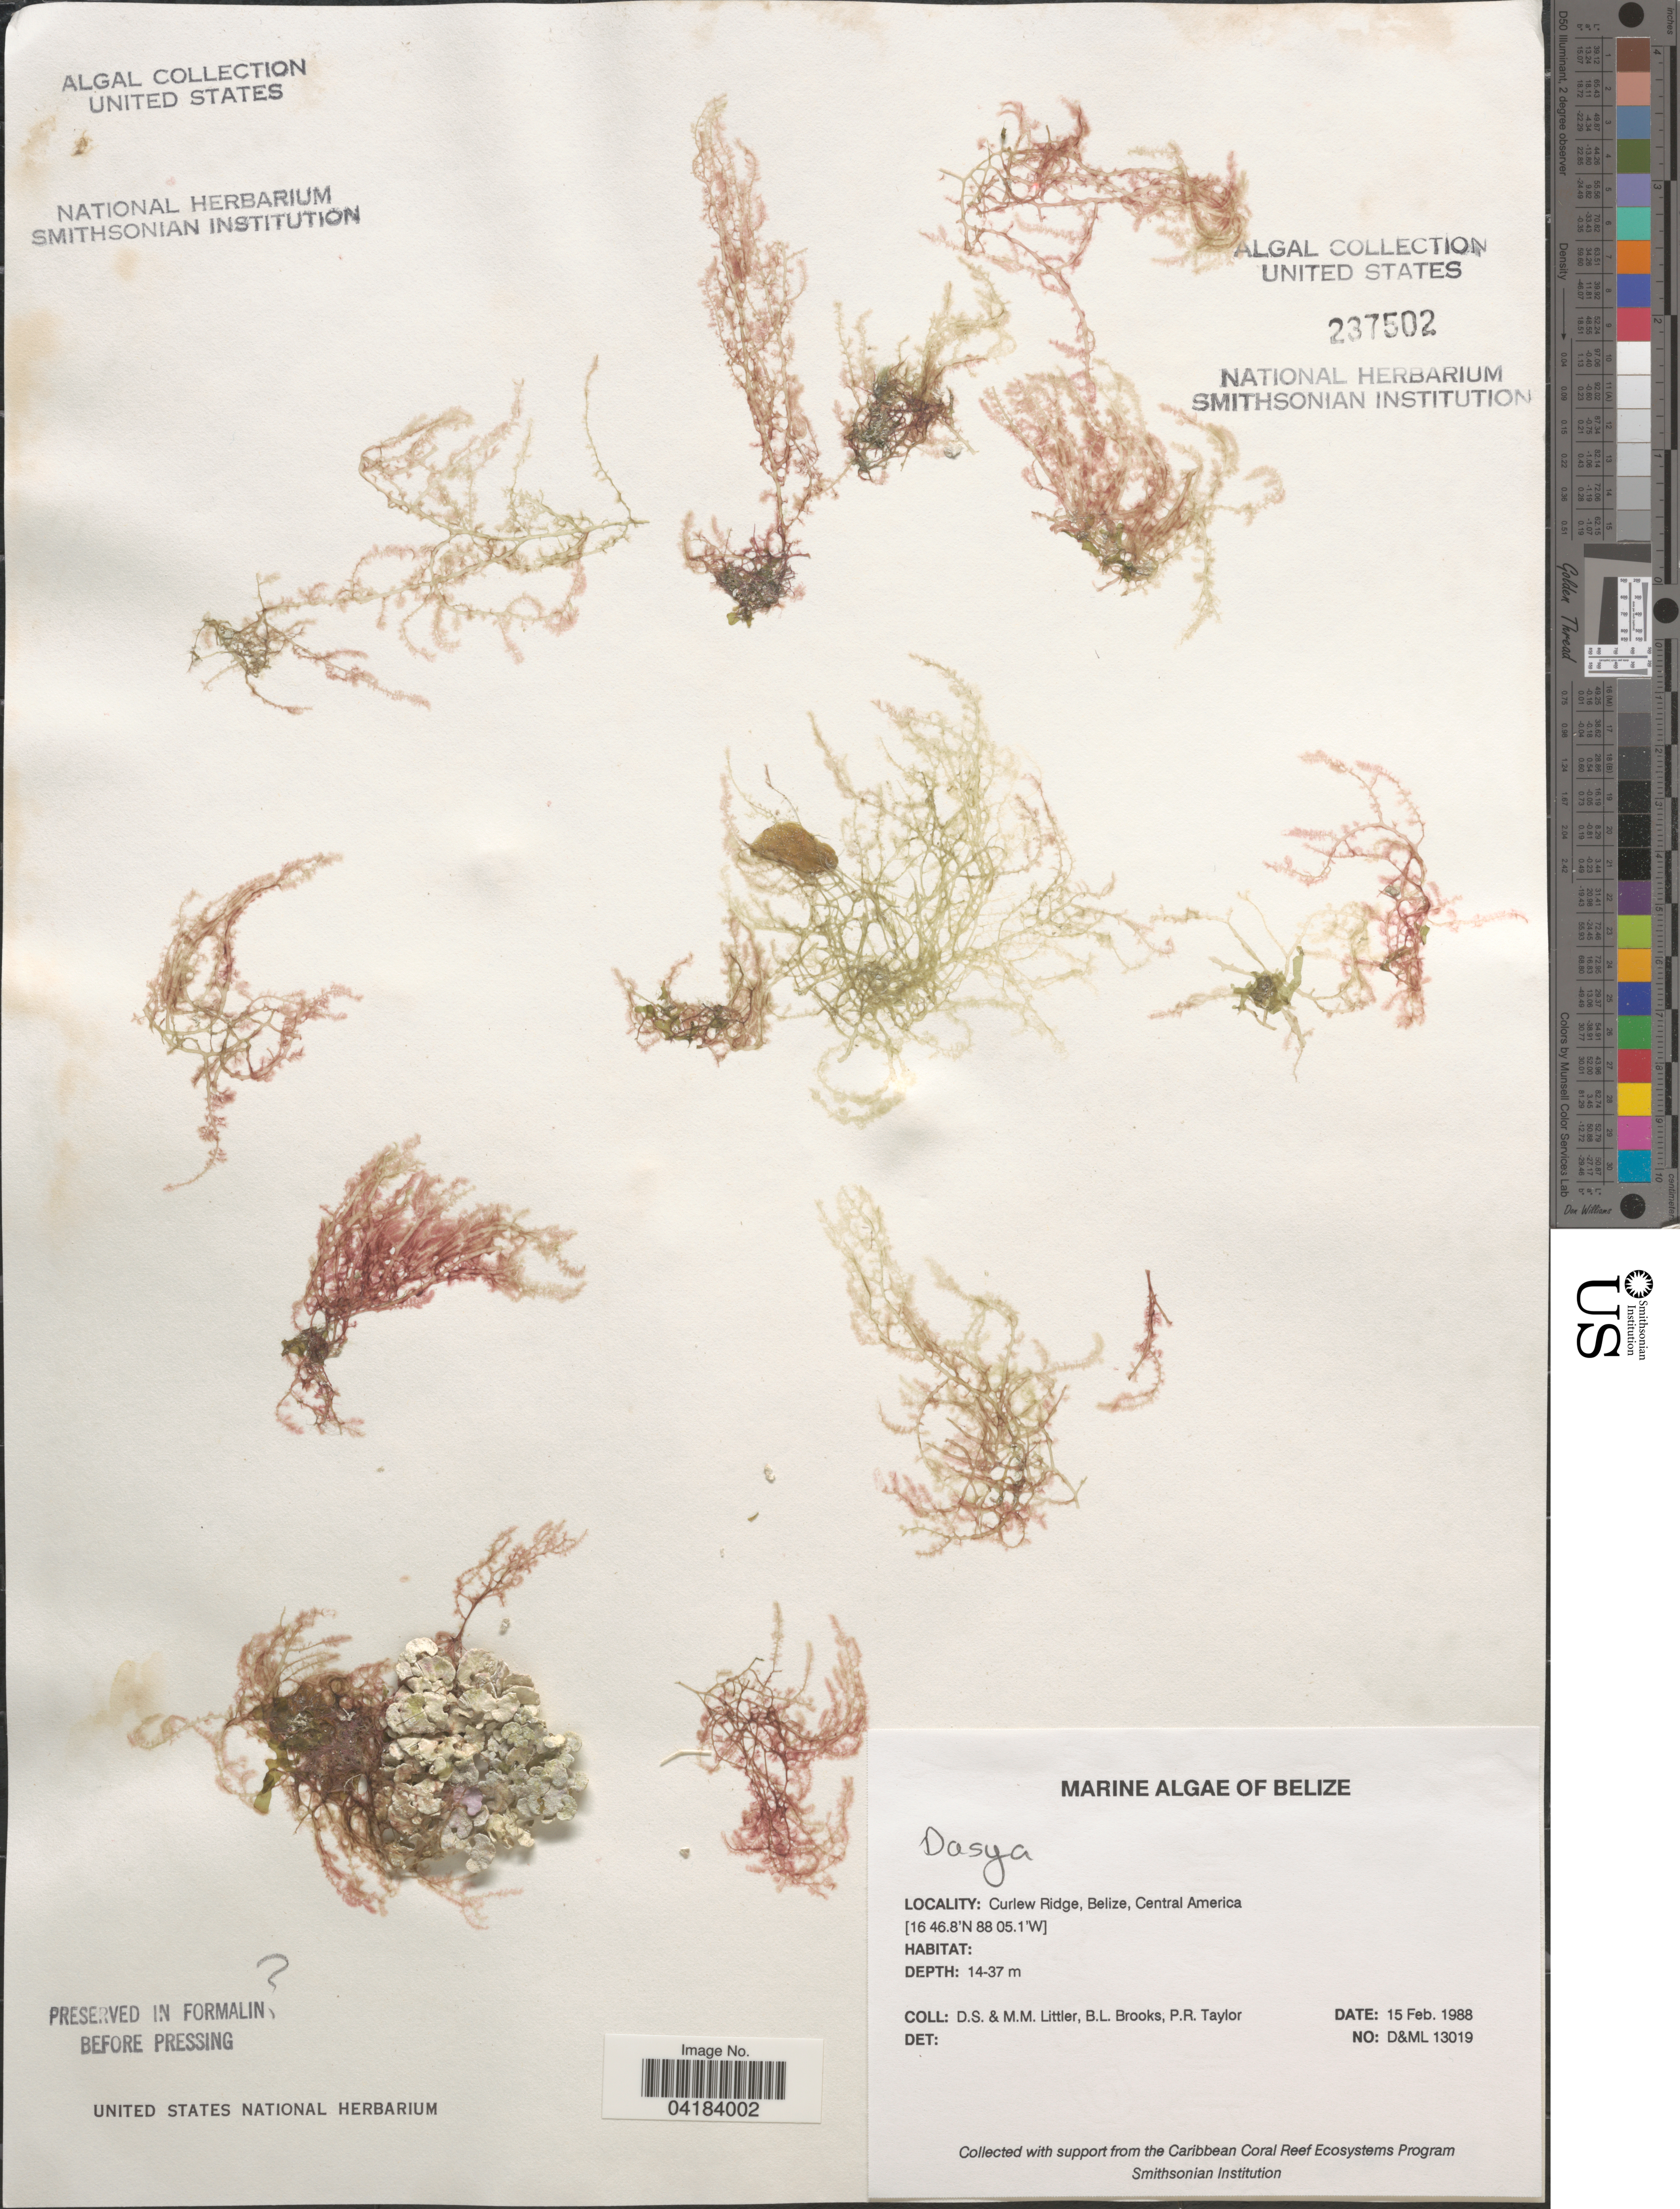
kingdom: Plantae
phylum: Rhodophyta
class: Florideophyceae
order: Ceramiales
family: Dasyaceae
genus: Dasya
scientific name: Dasya sp.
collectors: D. S. Littler, B. Brooks & P. R. Taylor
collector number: D&ML13019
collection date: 1988-02-15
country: Belize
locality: Curlew Ridge.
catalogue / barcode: US 237502